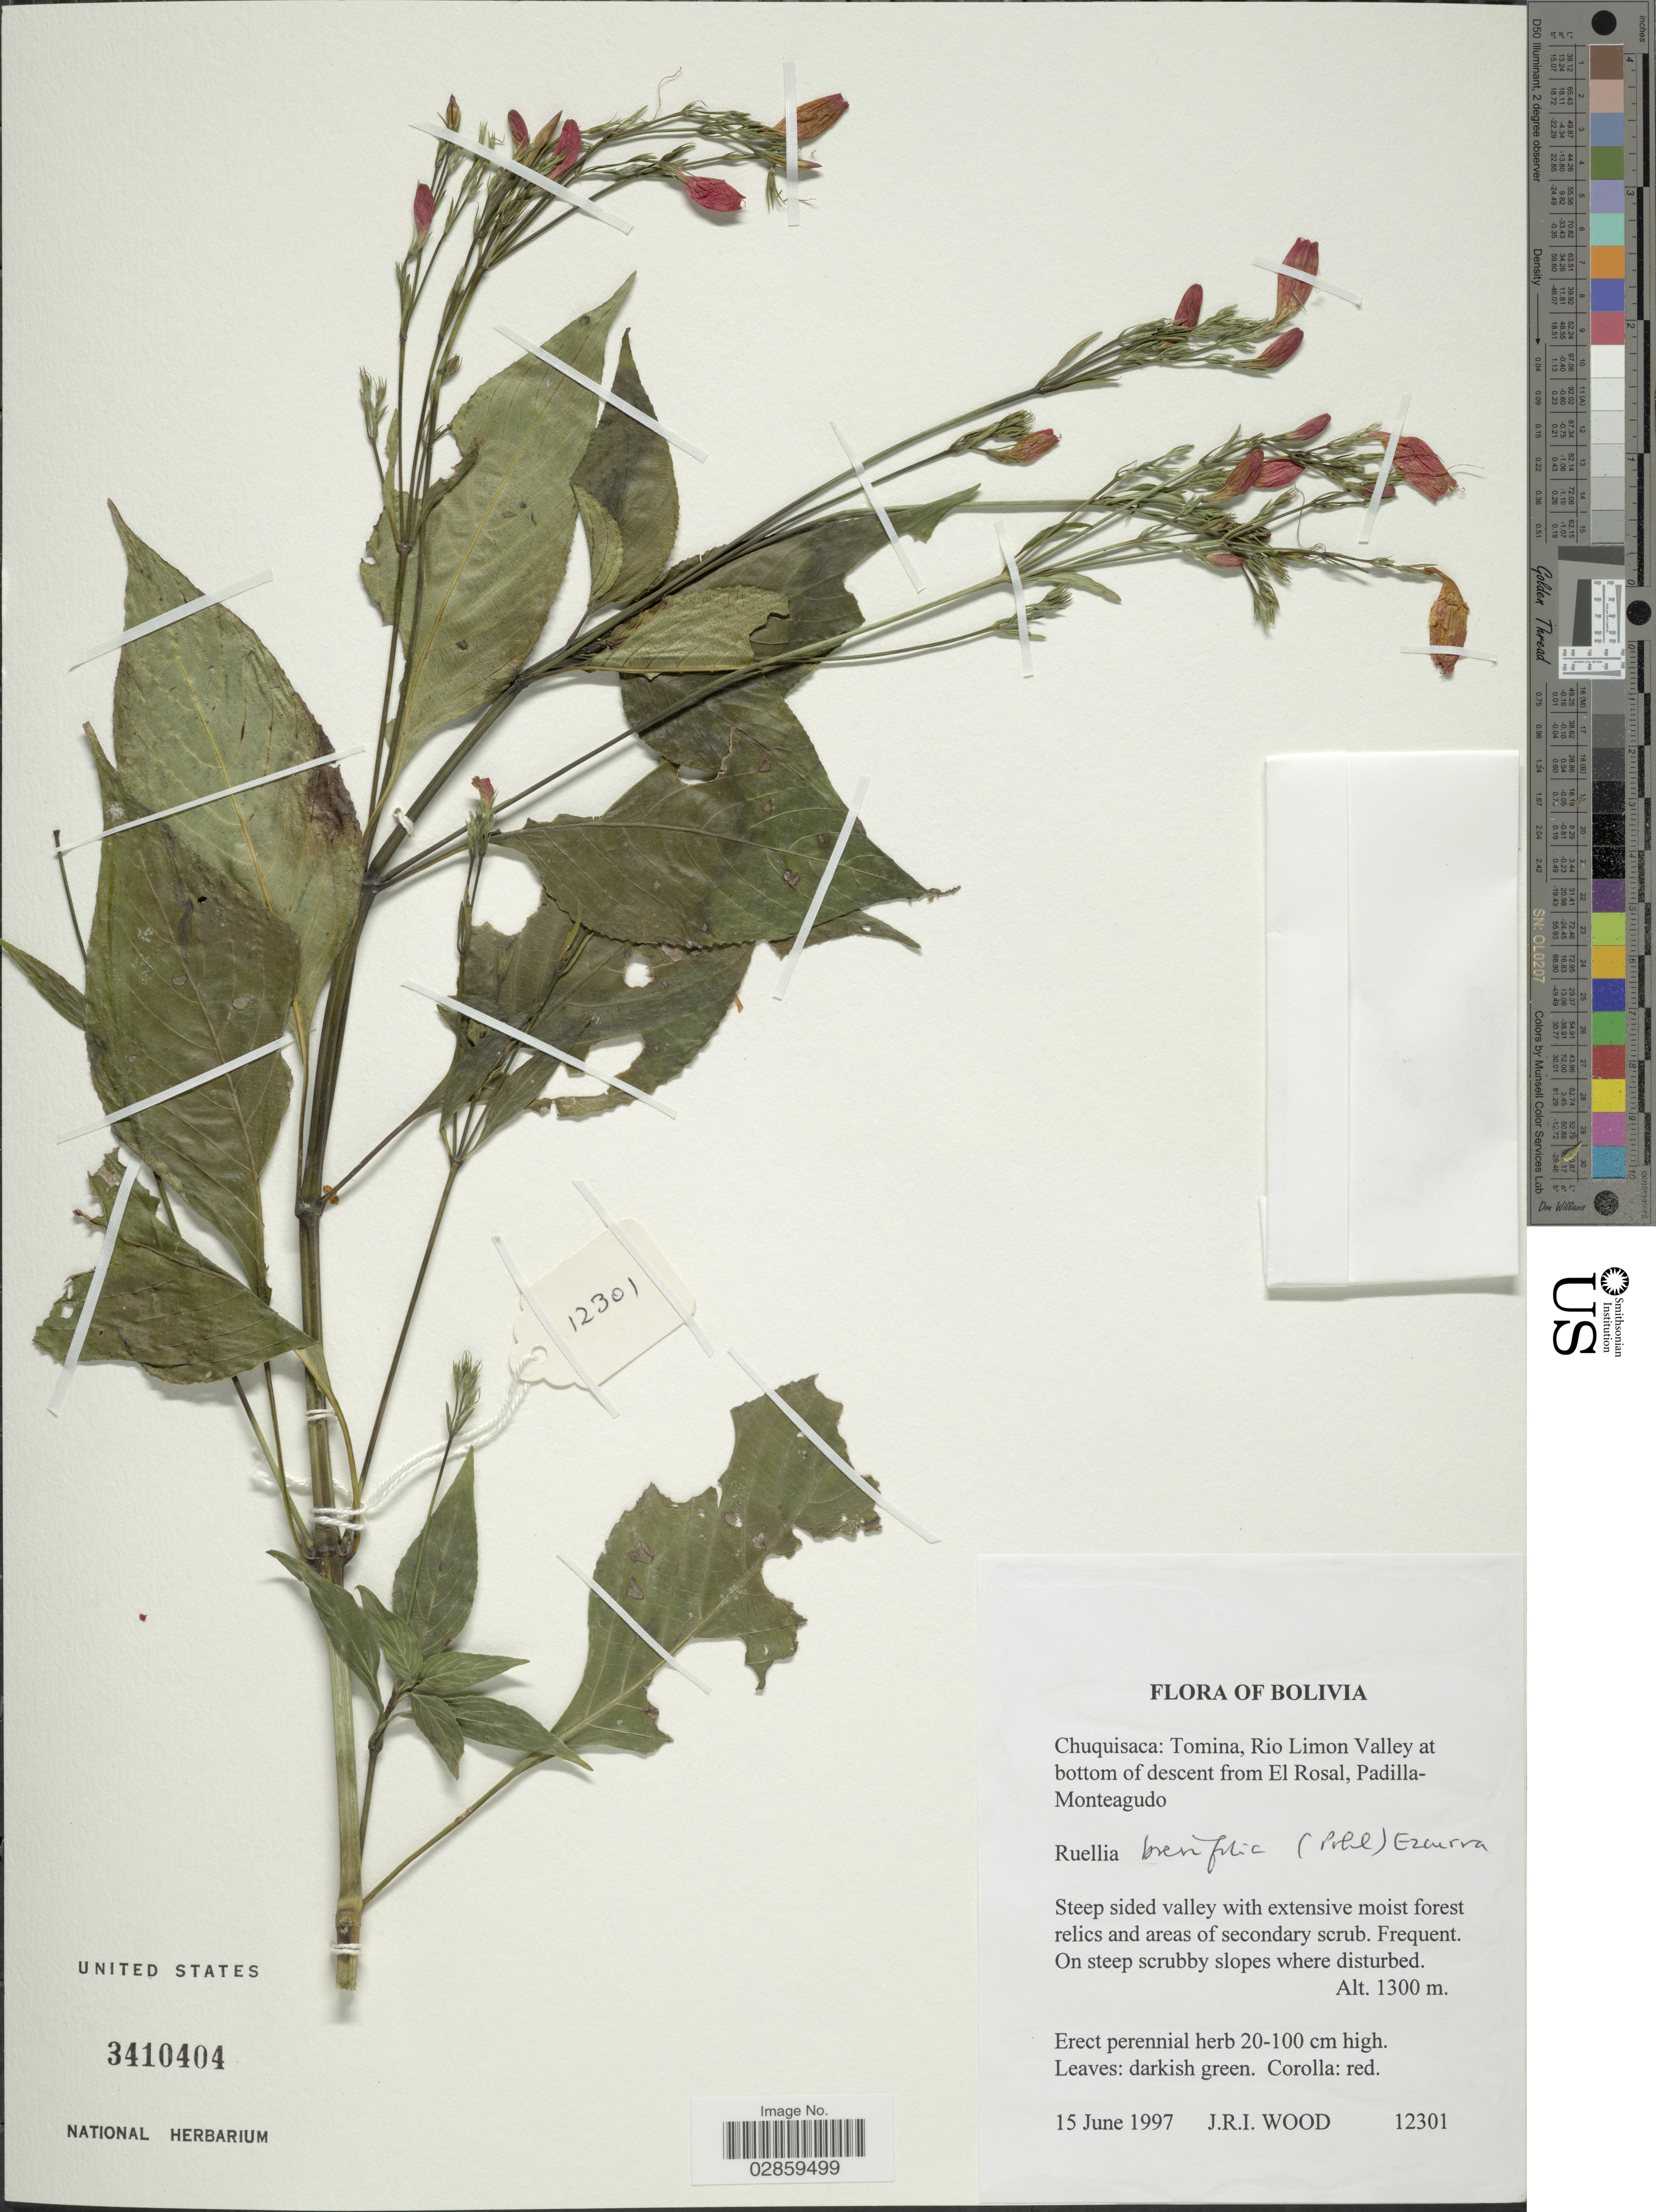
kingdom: Plantae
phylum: Tracheophyta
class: Magnoliopsida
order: Lamiales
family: Acanthaceae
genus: Ruellia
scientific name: Ruellia brevifolia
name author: (Pohl) C. Ezcurra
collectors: J. R. I. Wood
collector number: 12301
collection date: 1997-06-15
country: Bolivia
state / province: Chuquisaca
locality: Tomina, Rio Limon Valley at bottom of descent from El Rosal, Padilla-Monteagudo.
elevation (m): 1300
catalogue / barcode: US 3410404